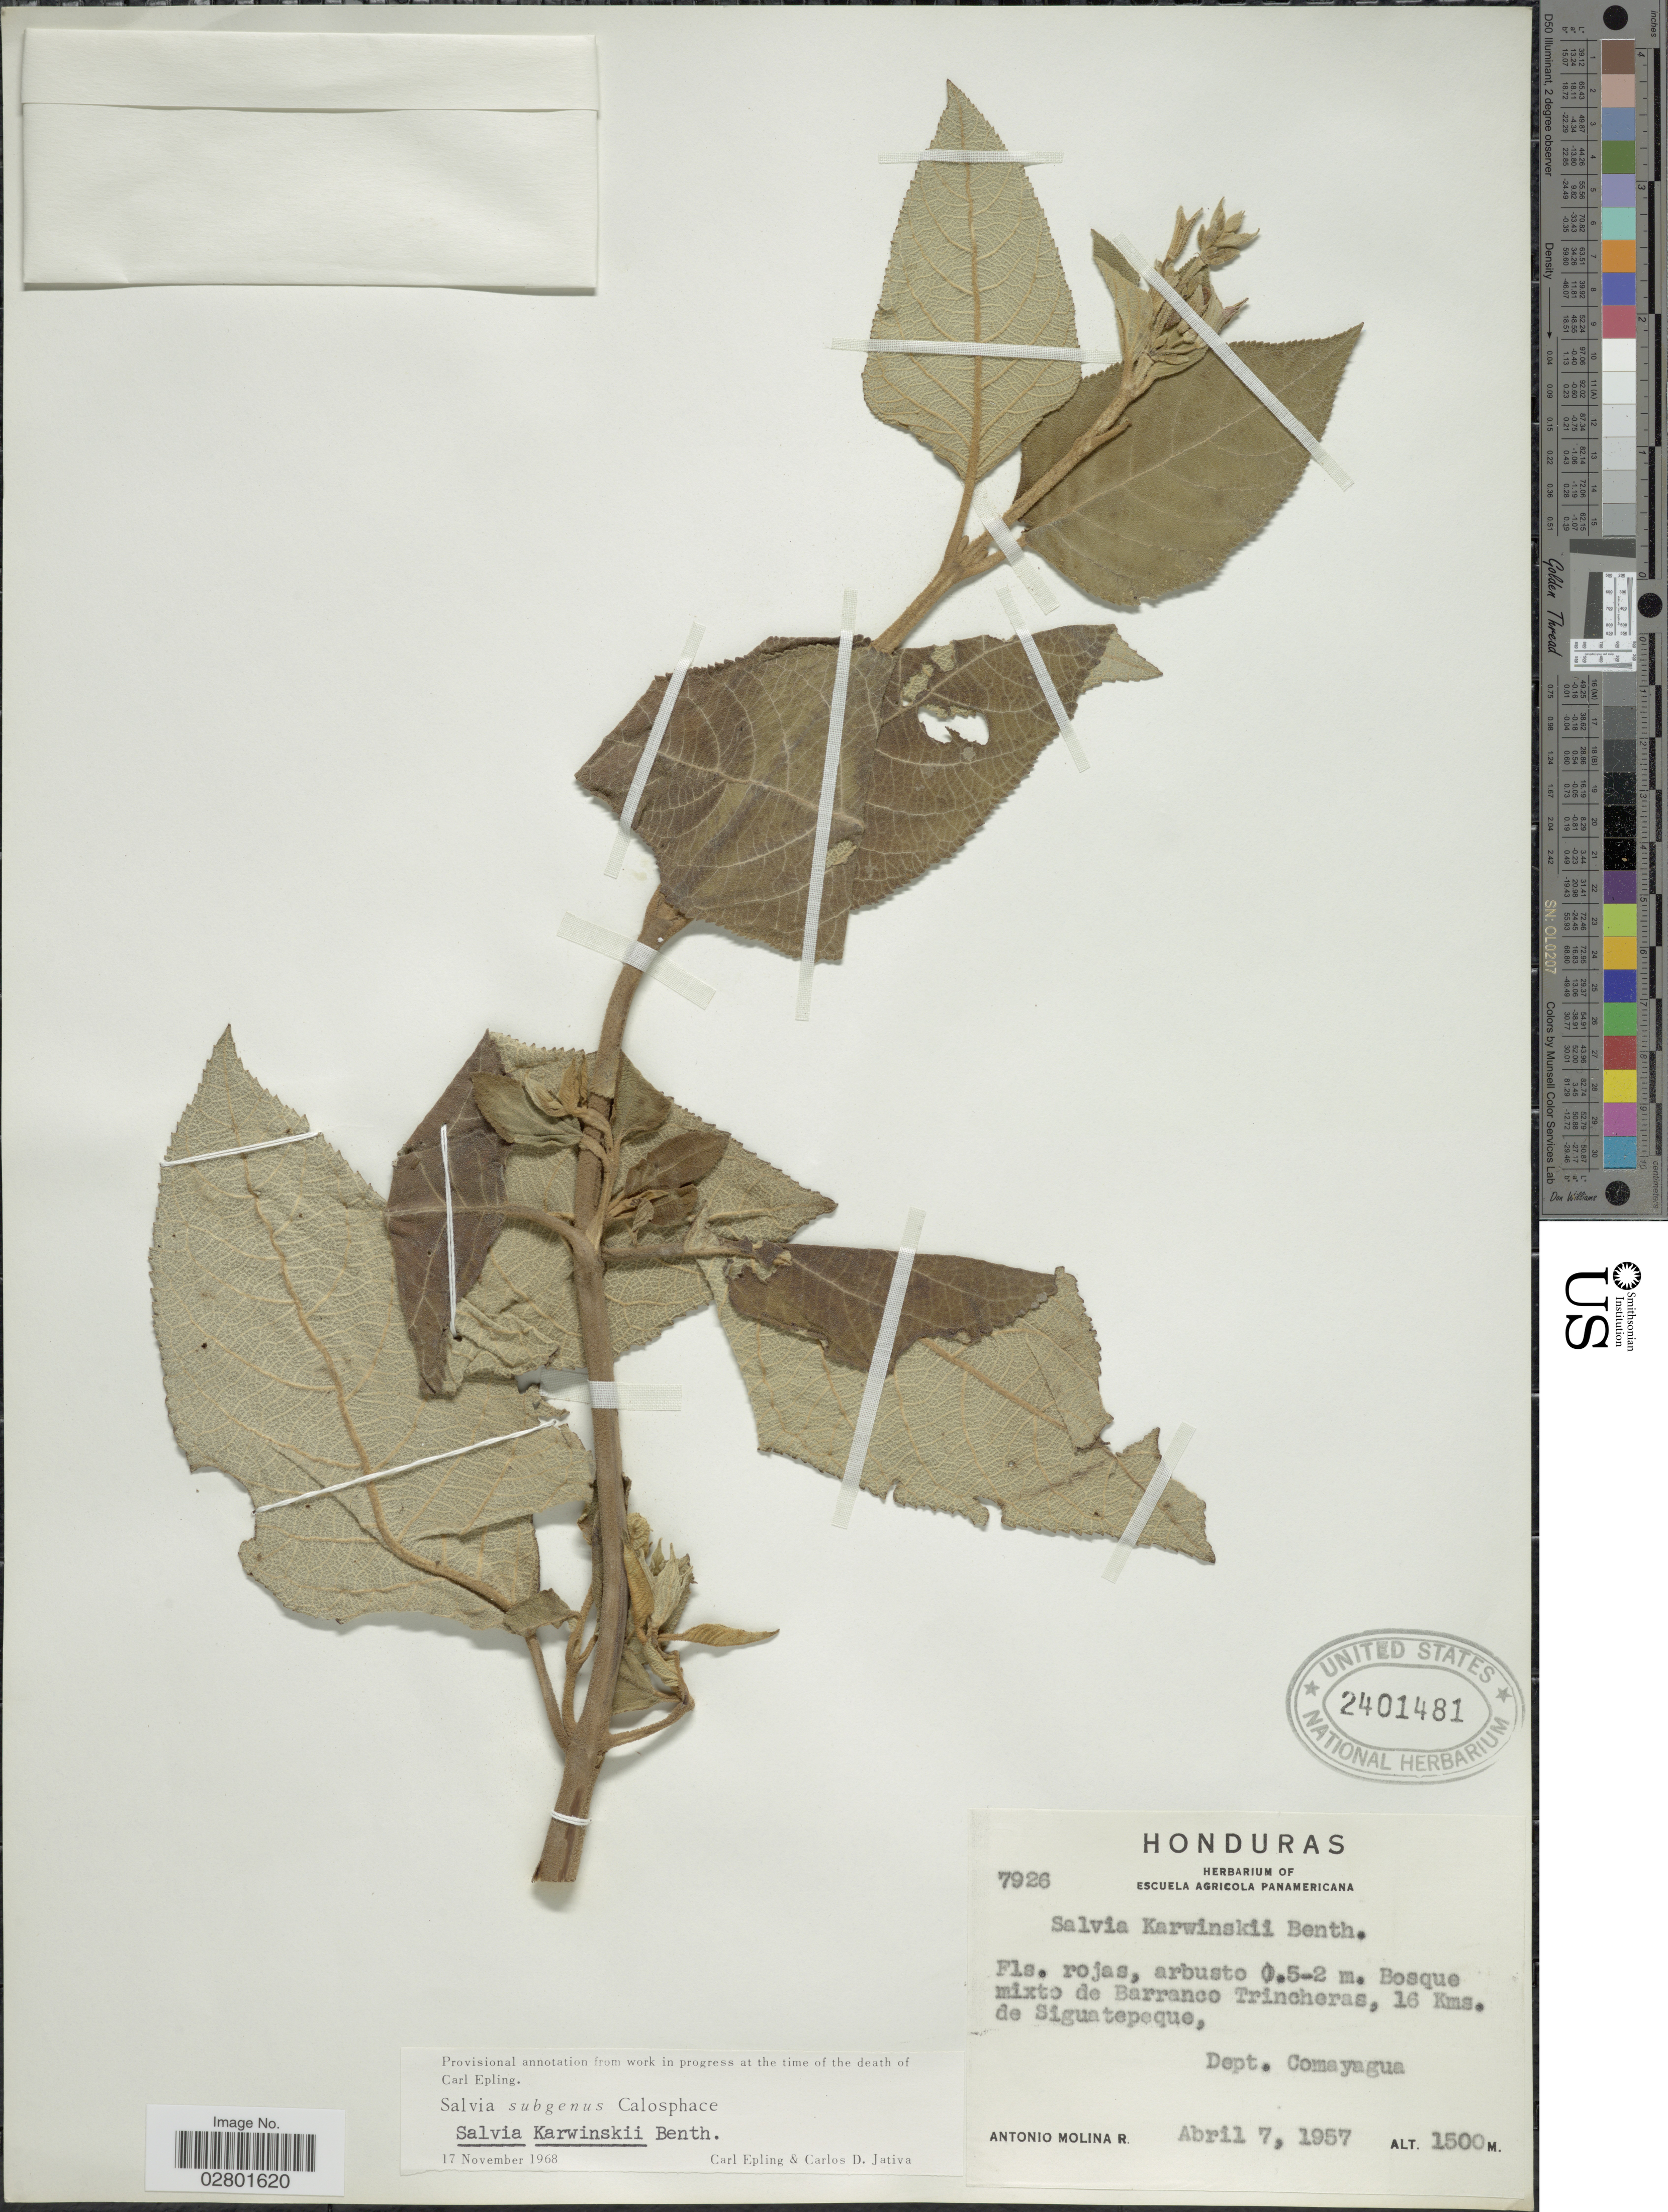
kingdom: Plantae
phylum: Tracheophyta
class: Magnoliopsida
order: Lamiales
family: Lamiaceae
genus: Salvia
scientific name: Salvia karwinskii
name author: Benth.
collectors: A. Molina R.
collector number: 7926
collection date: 1957-04-07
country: Honduras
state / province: Comayagua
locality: Bosque mixto de Barranco Trincheras, 16 Kms. de Siguatepeque, Dept. Comayagua.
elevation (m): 1500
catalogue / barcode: US 2401481